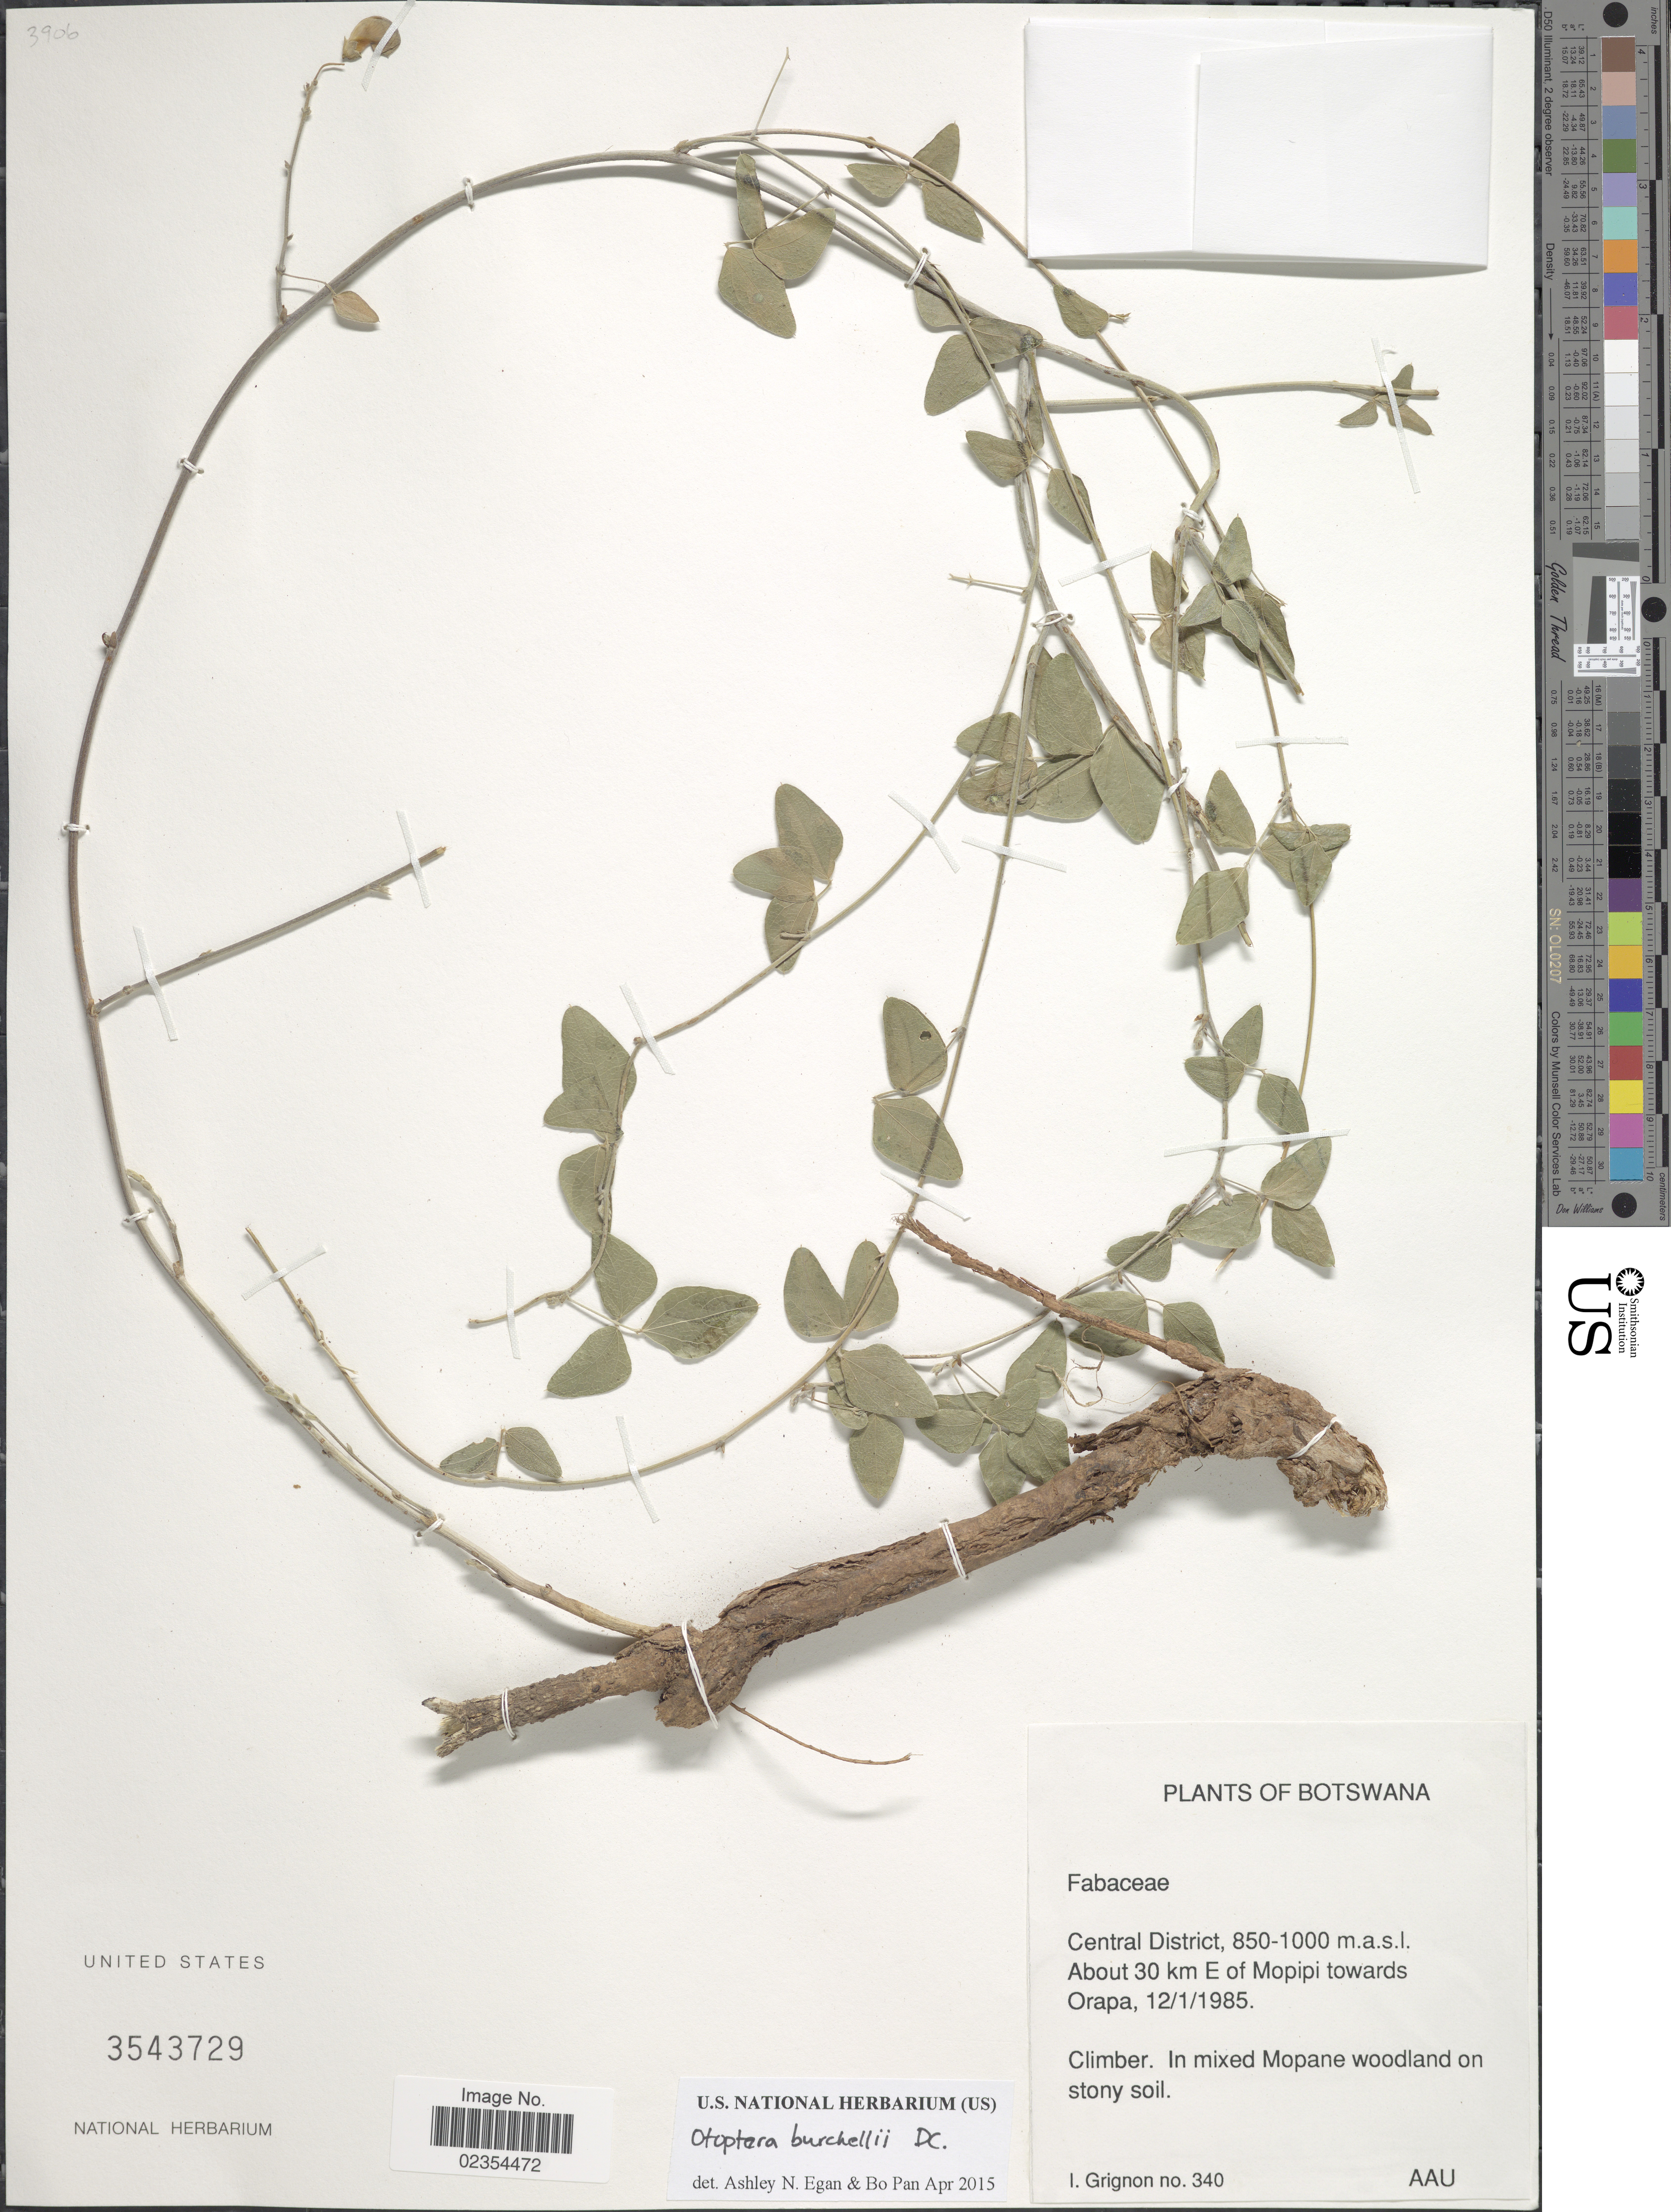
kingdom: Plantae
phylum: Tracheophyta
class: Magnoliopsida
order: Fabales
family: Fabaceae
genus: Otoptera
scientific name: Otoptera burchellii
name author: DC.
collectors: I. Grignon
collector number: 340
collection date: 1985-01-12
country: Botswana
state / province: Central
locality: Central District, about 30 km E of Mopipi towards Orapa.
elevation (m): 850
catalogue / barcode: US 3543729